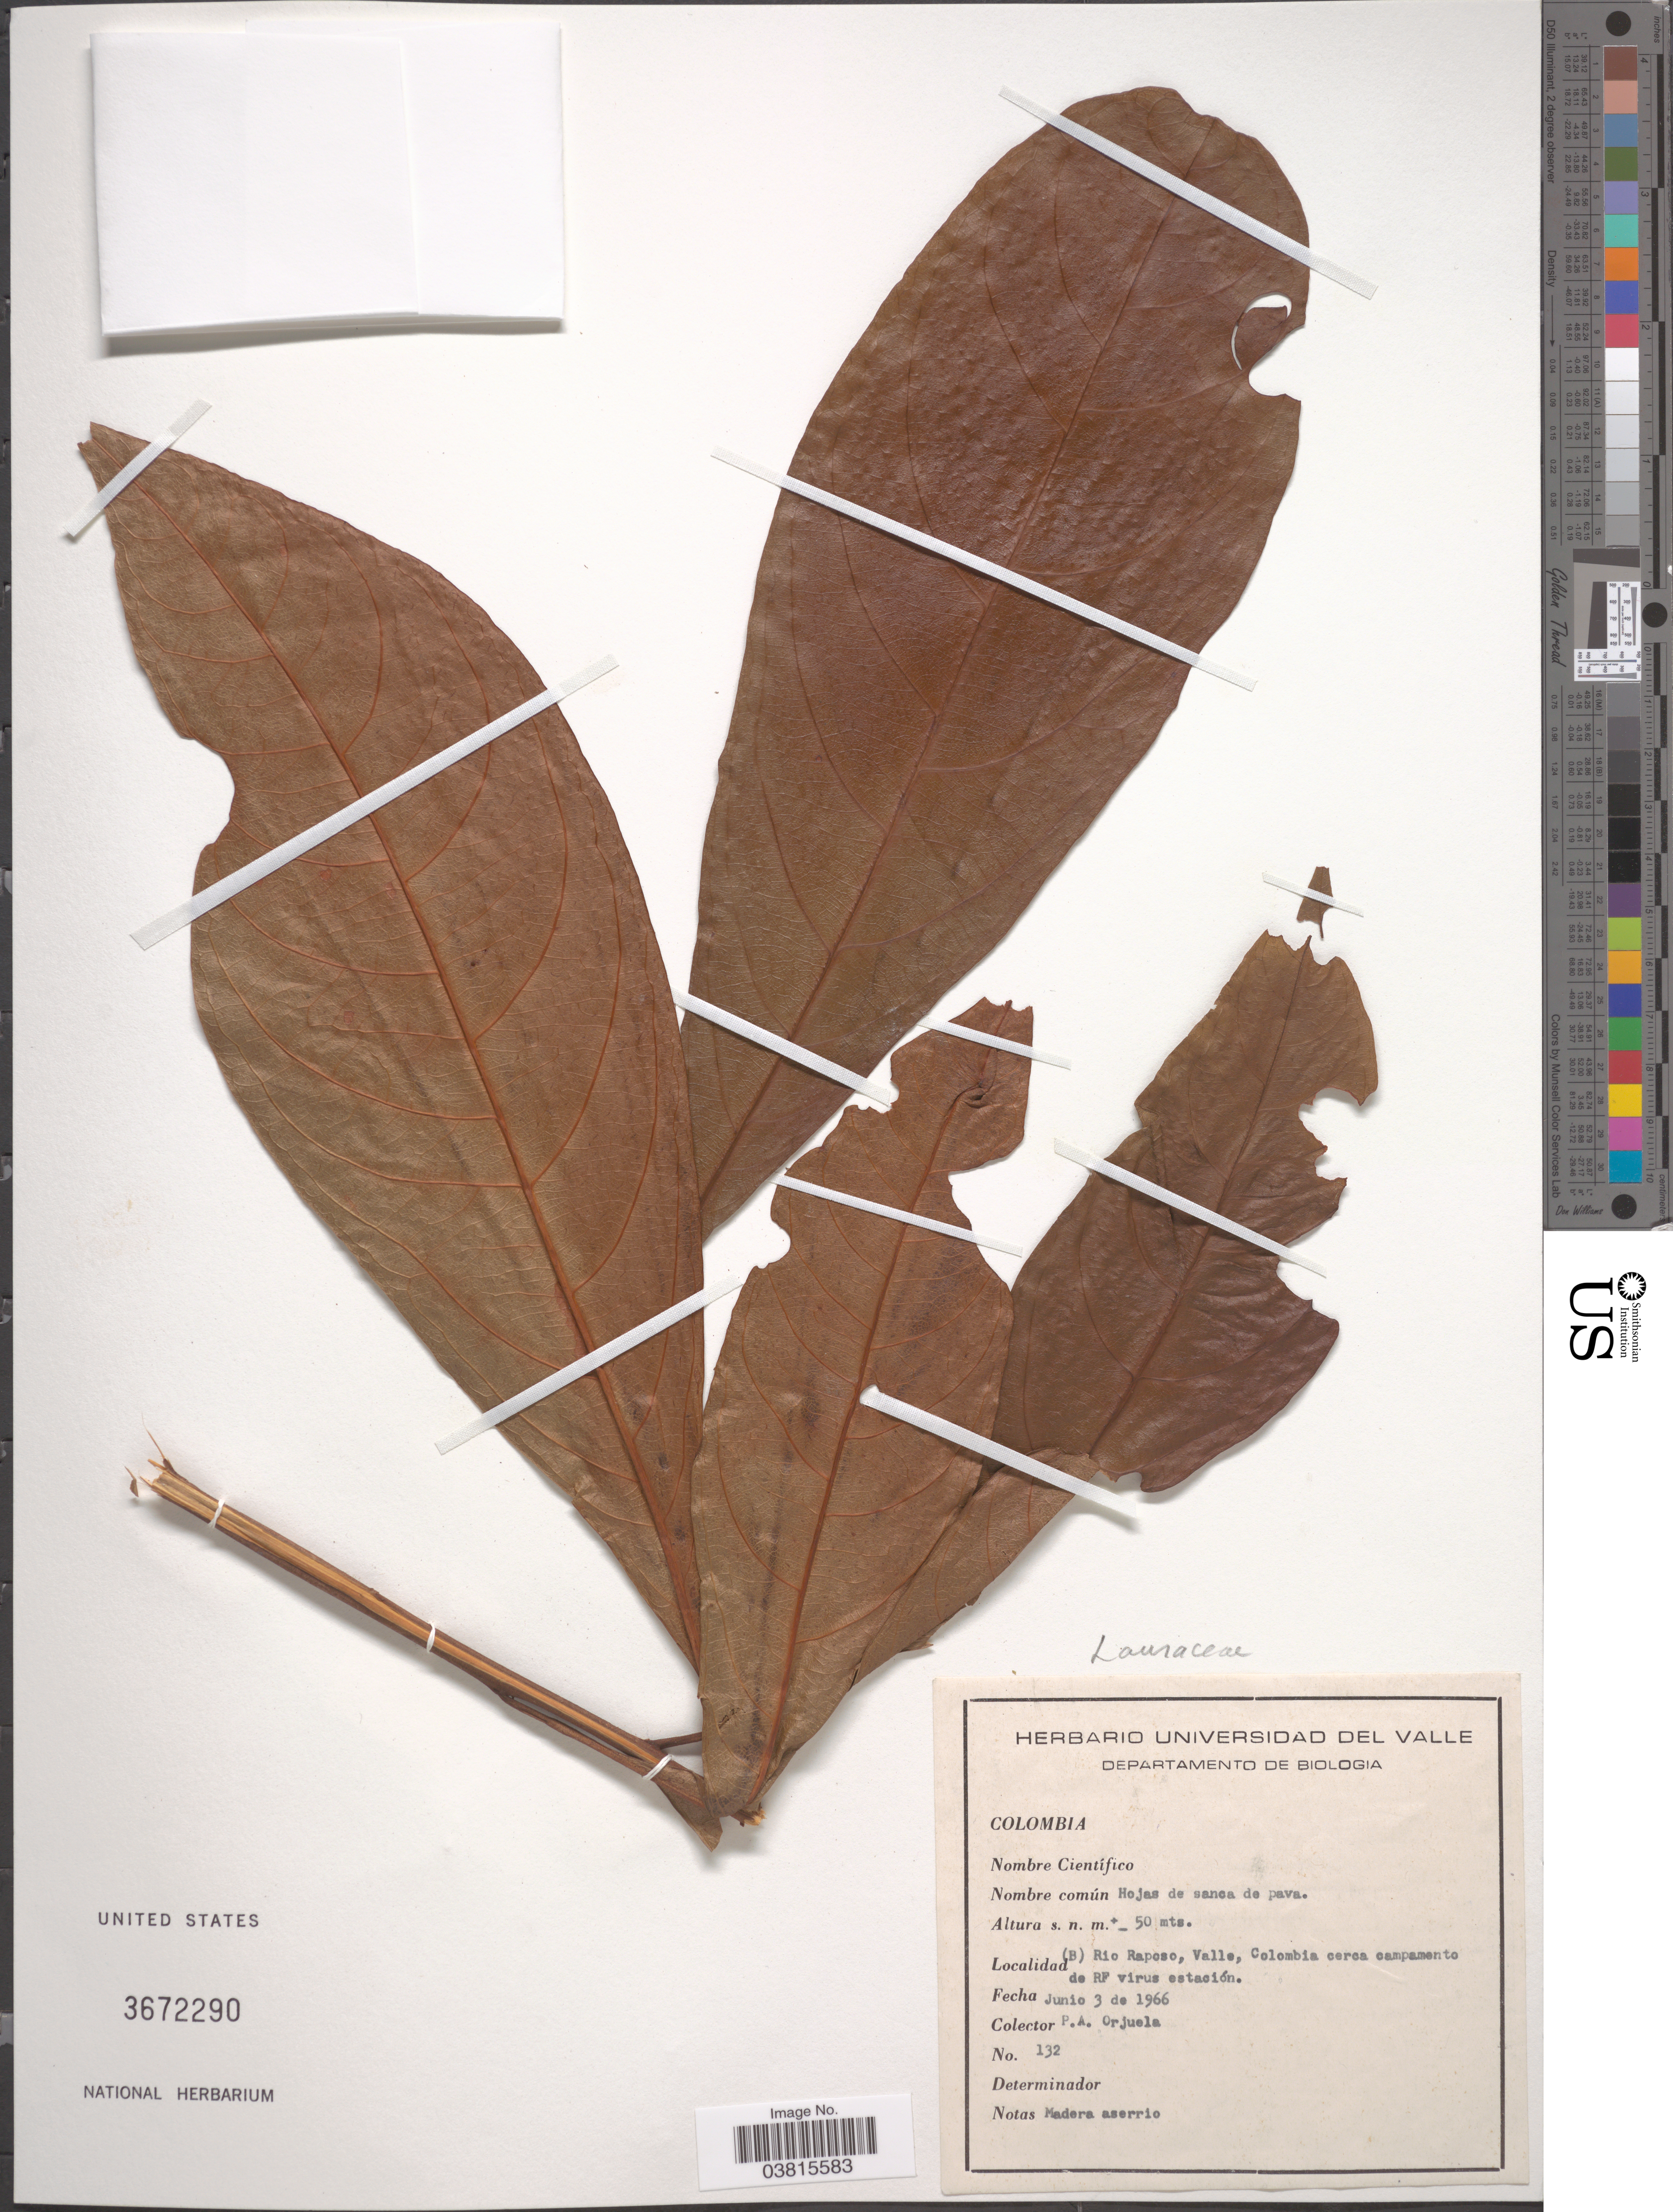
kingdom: Plantae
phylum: Tracheophyta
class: Magnoliopsida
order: Laurales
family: Lauraceae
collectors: P. A. Orjuela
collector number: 132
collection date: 1966-06-03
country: Colombia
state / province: Valle del Cauca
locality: (B) Rio Raposo, Valle, Colombia cerca campamento de RF virus estación.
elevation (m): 50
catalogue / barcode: US 3672290